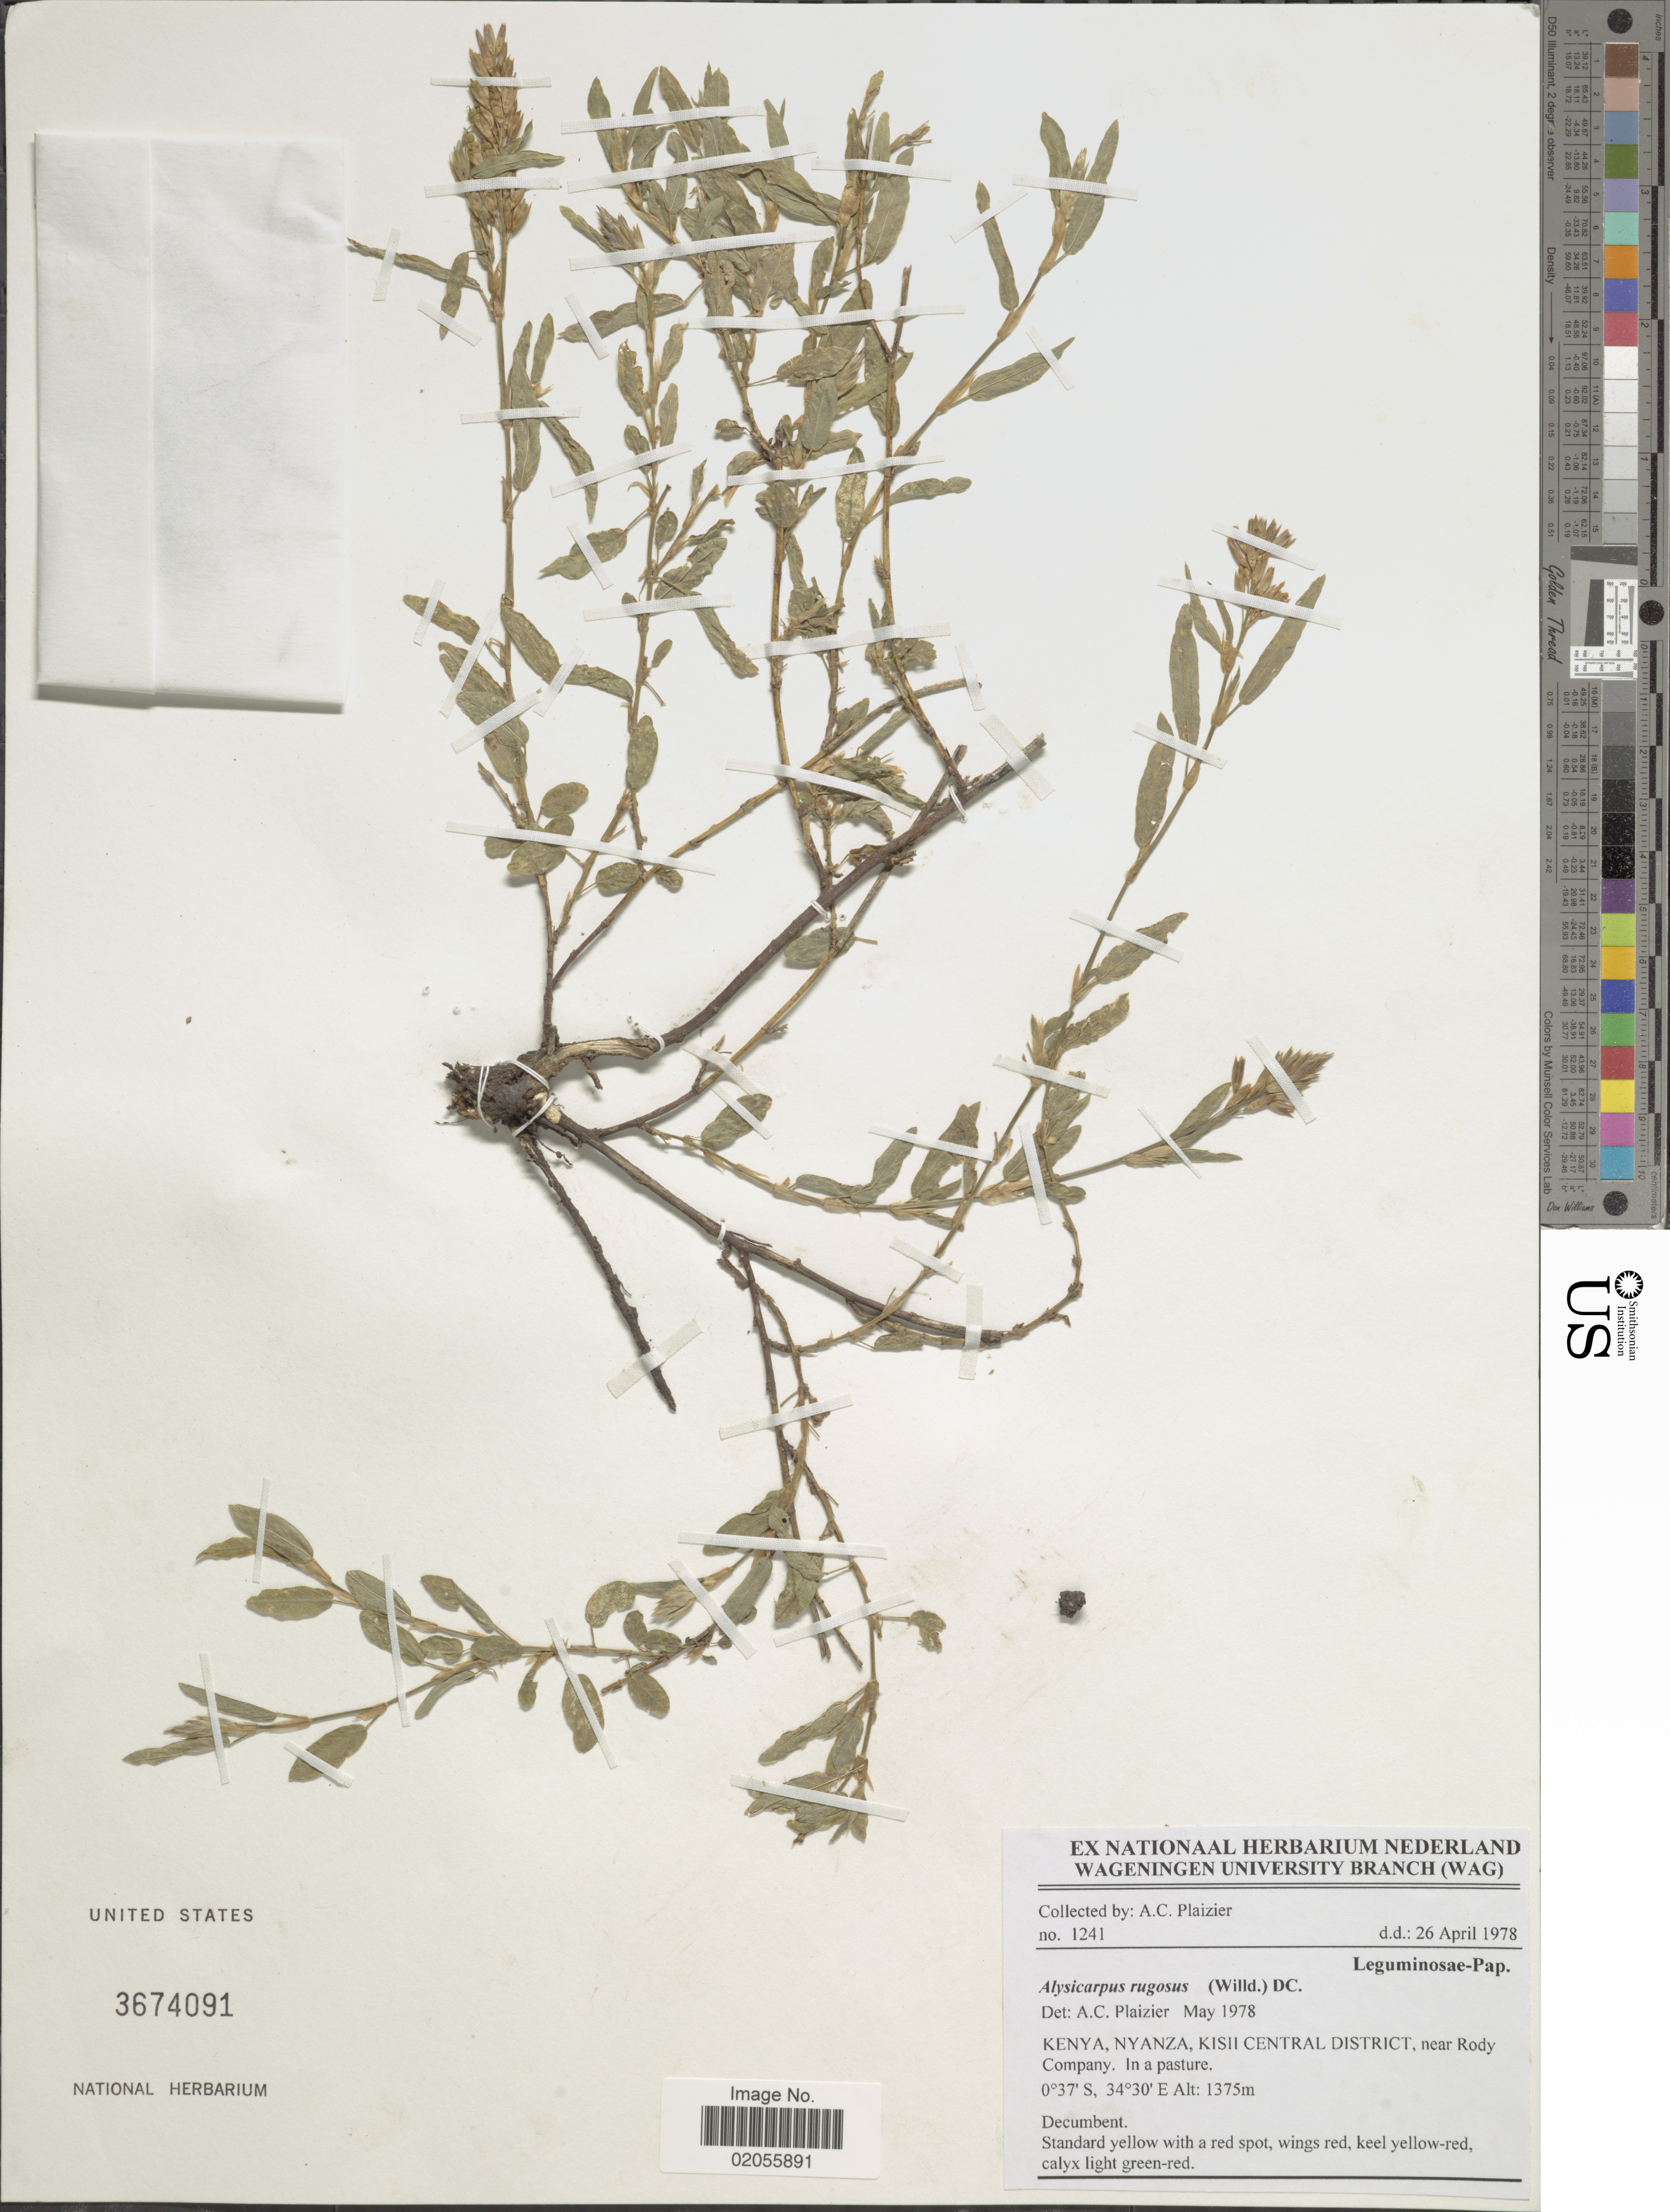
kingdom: Plantae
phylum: Tracheophyta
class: Magnoliopsida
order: Fabales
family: Fabaceae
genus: Alysicarpus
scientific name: Alysicarpus rugosus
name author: (Willd.) DC.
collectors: A. Plaizier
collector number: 1241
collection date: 1978-04-26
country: Kenya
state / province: Homa Bay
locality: Kisii Central District, near Rody Company. Nyanza.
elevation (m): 1375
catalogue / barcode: US 3674091